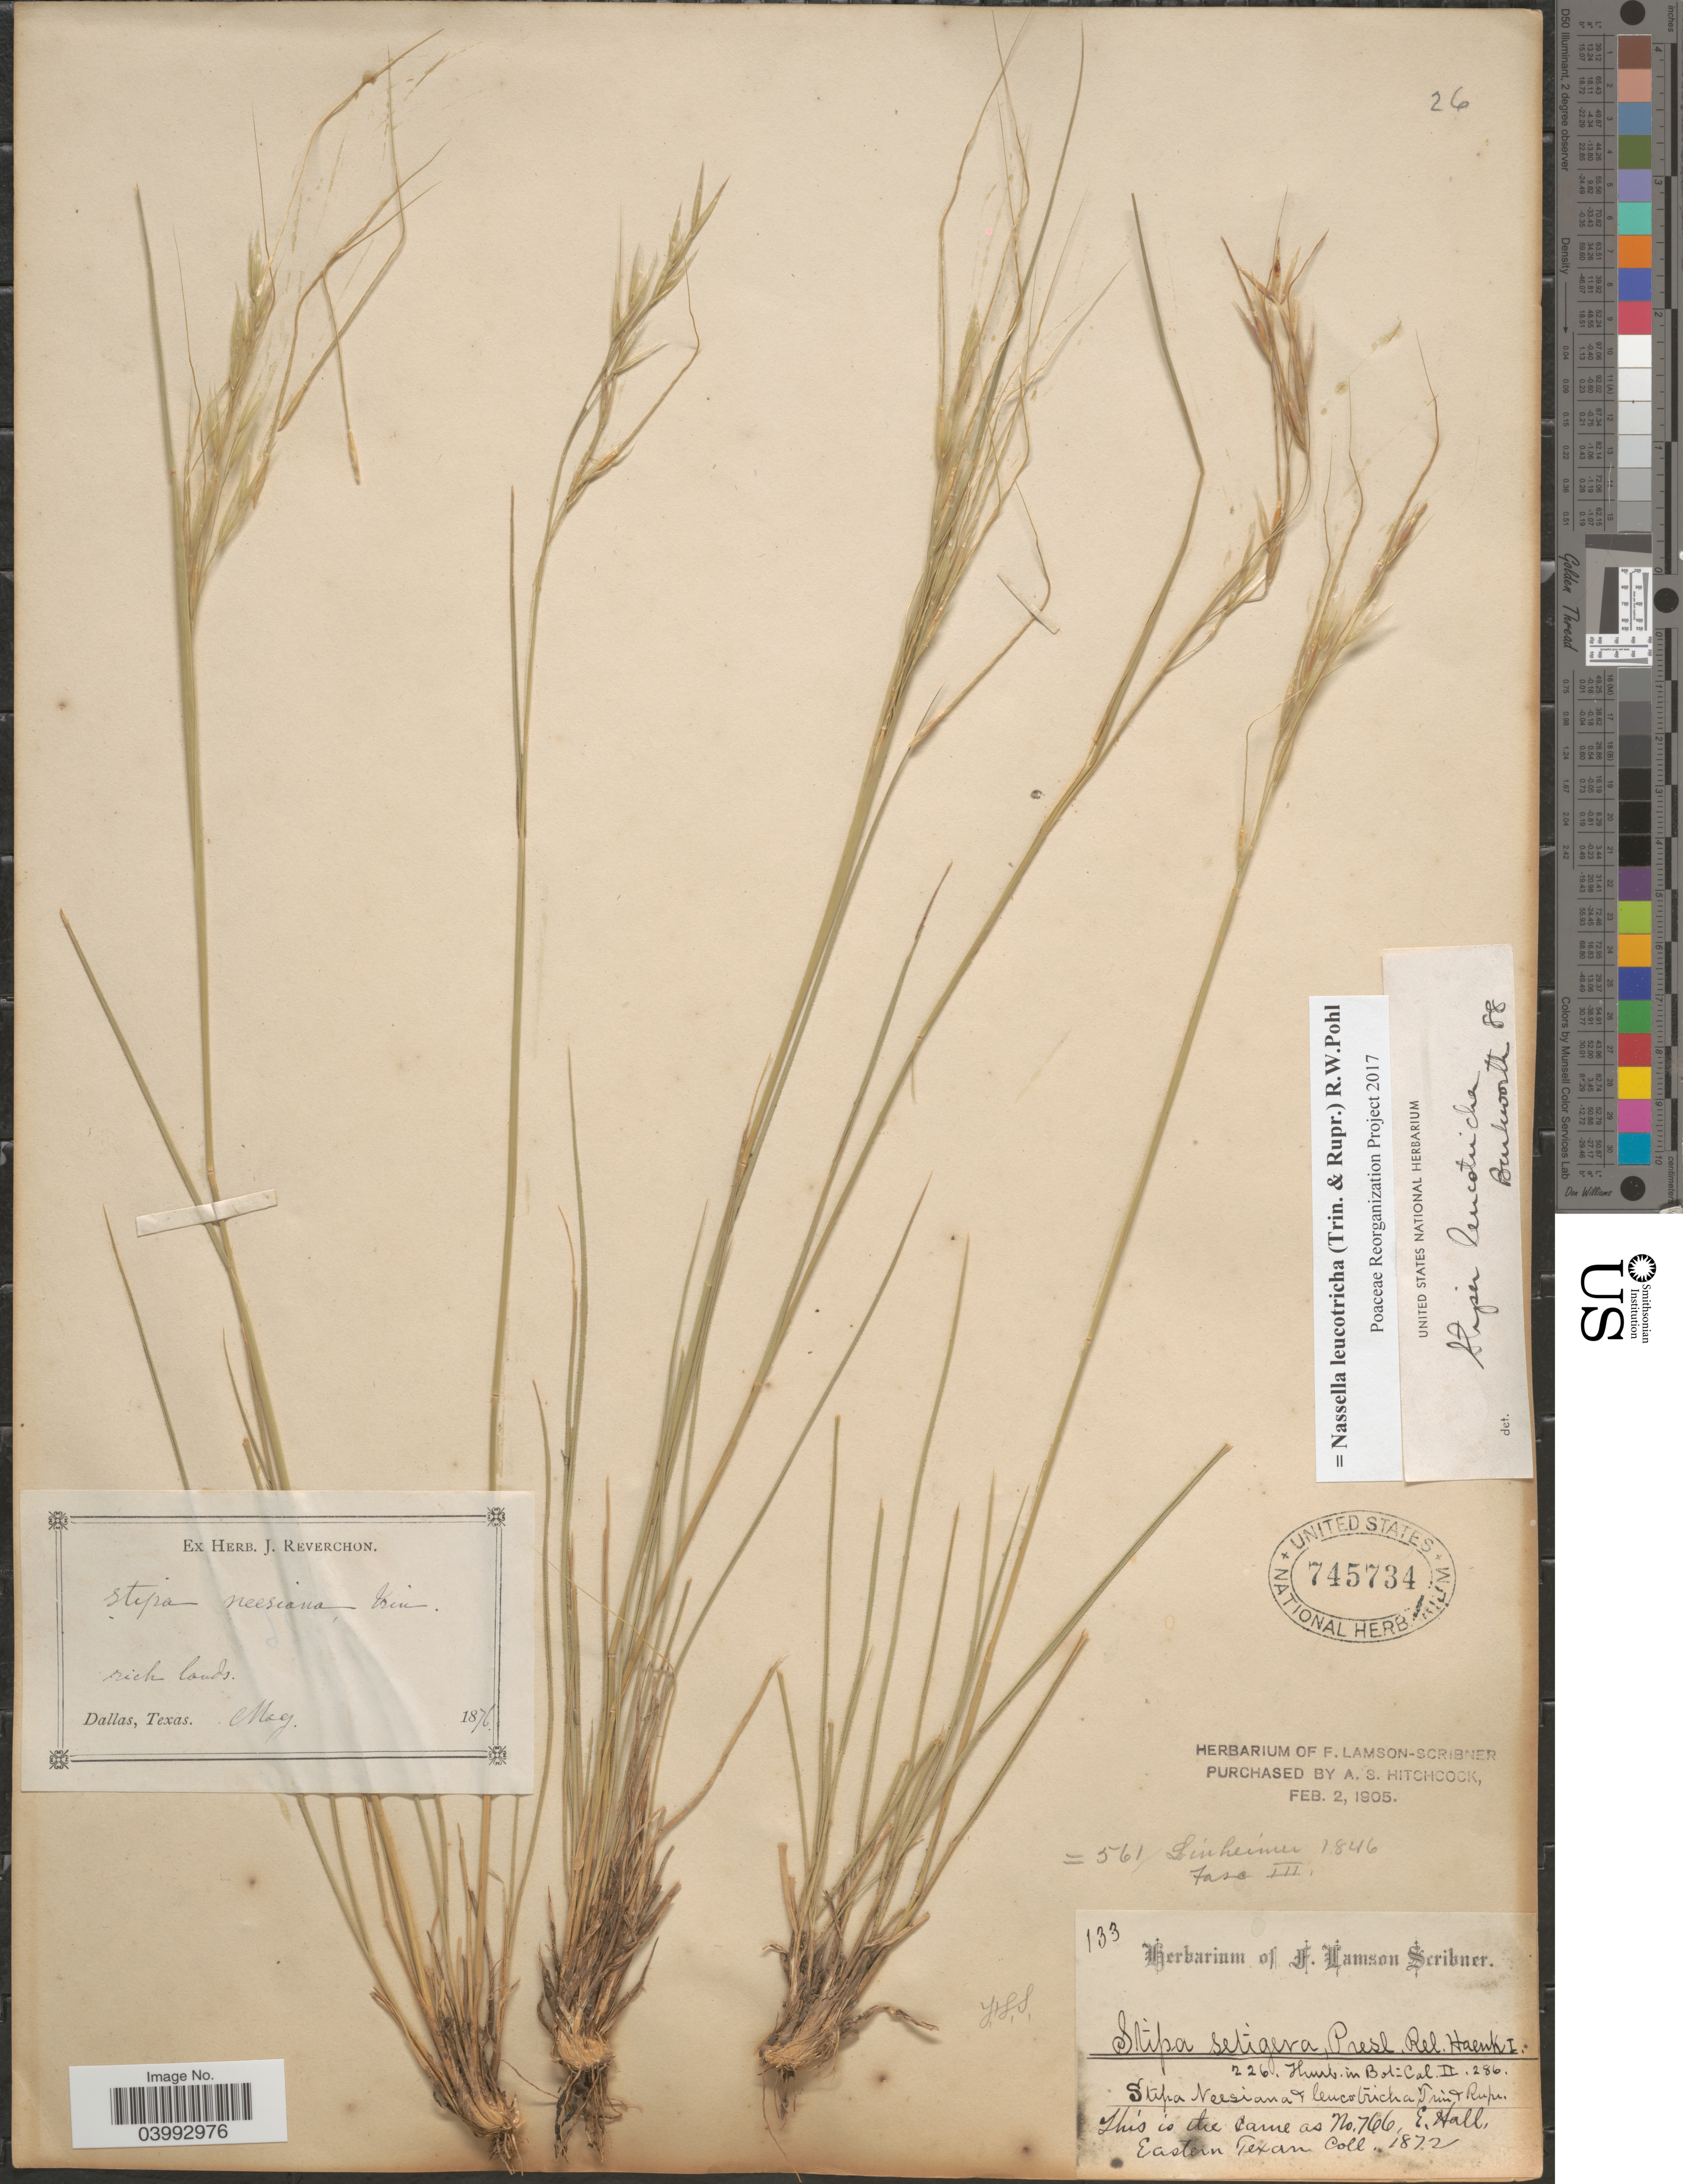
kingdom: Plantae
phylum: Tracheophyta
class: Liliopsida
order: Poales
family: Poaceae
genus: Nassella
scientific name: Nassella leucotricha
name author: (Trin. & Rupr.) R.W. Pohl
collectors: ex herb. J. Reverchon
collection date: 1876-05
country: United States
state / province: Texas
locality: Dallas.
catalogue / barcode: US 745734